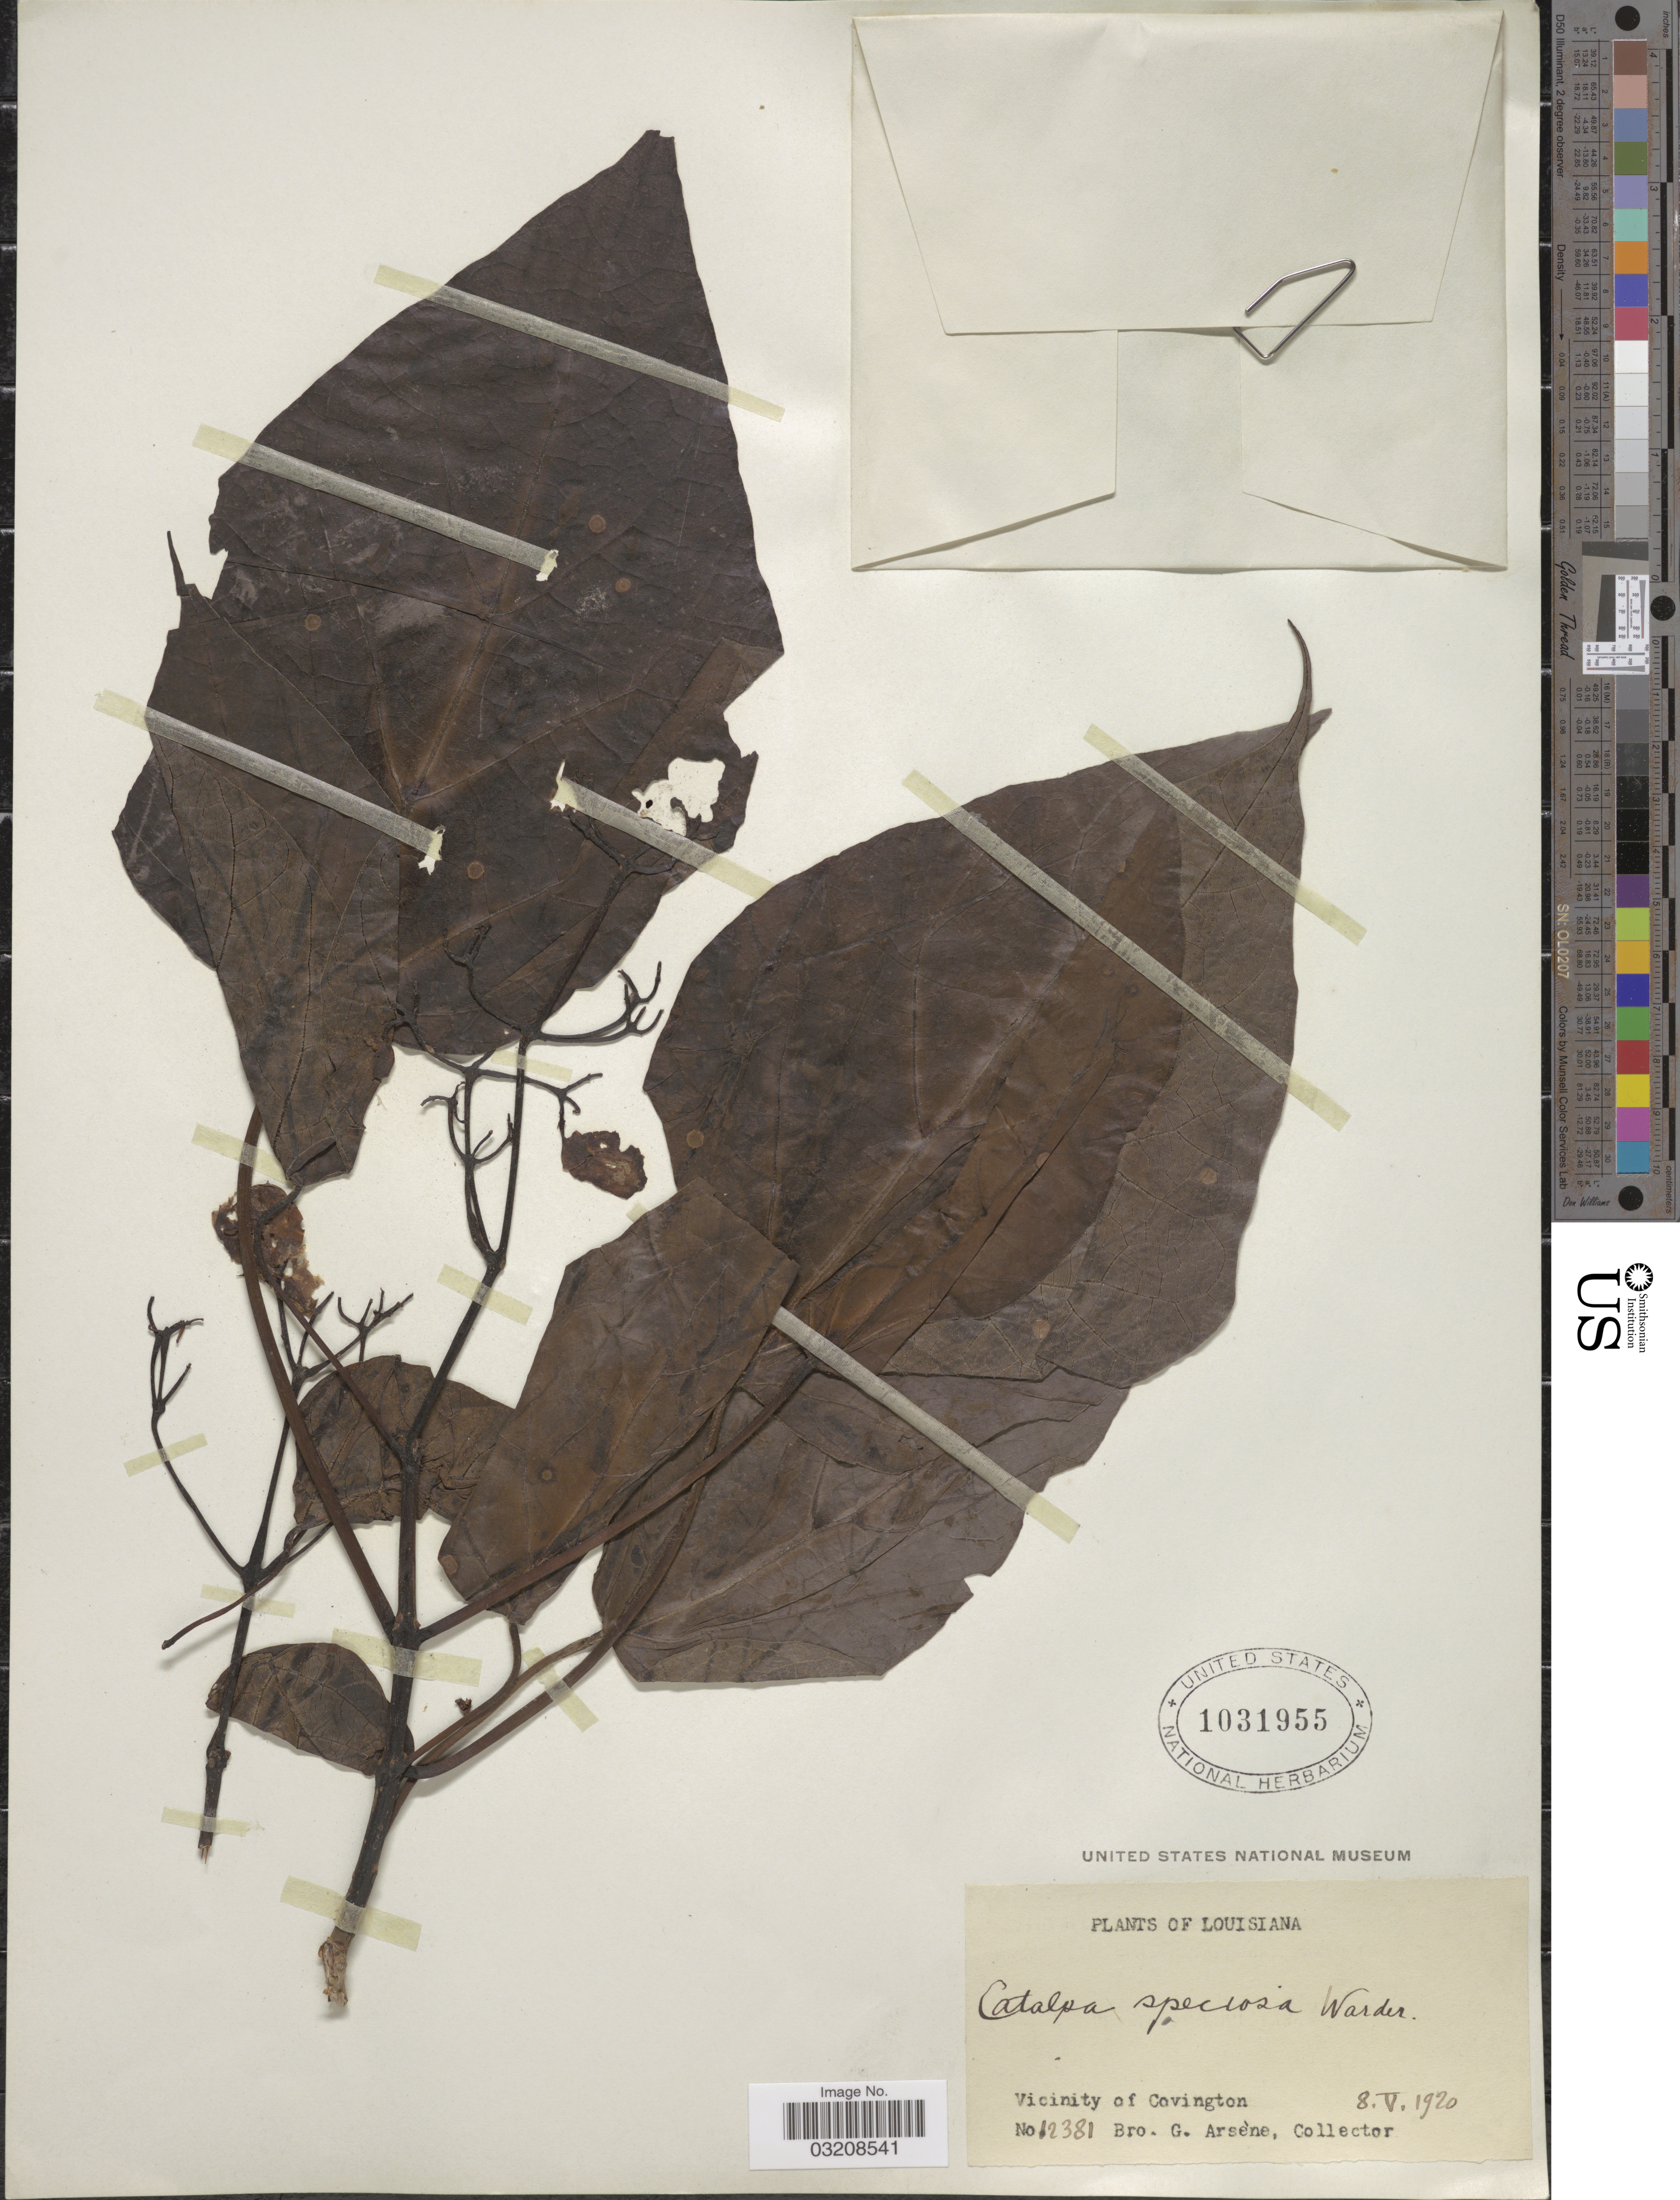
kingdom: Plantae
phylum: Tracheophyta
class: Magnoliopsida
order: Lamiales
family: Bignoniaceae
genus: Catalpa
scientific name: Catalpa speciosa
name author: (Warder) Warder ex Engelm.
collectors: Bro. G. Arsène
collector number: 12381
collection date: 1920-05-08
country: United States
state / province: Louisiana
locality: Vicinity of Covington.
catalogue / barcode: US 1031955